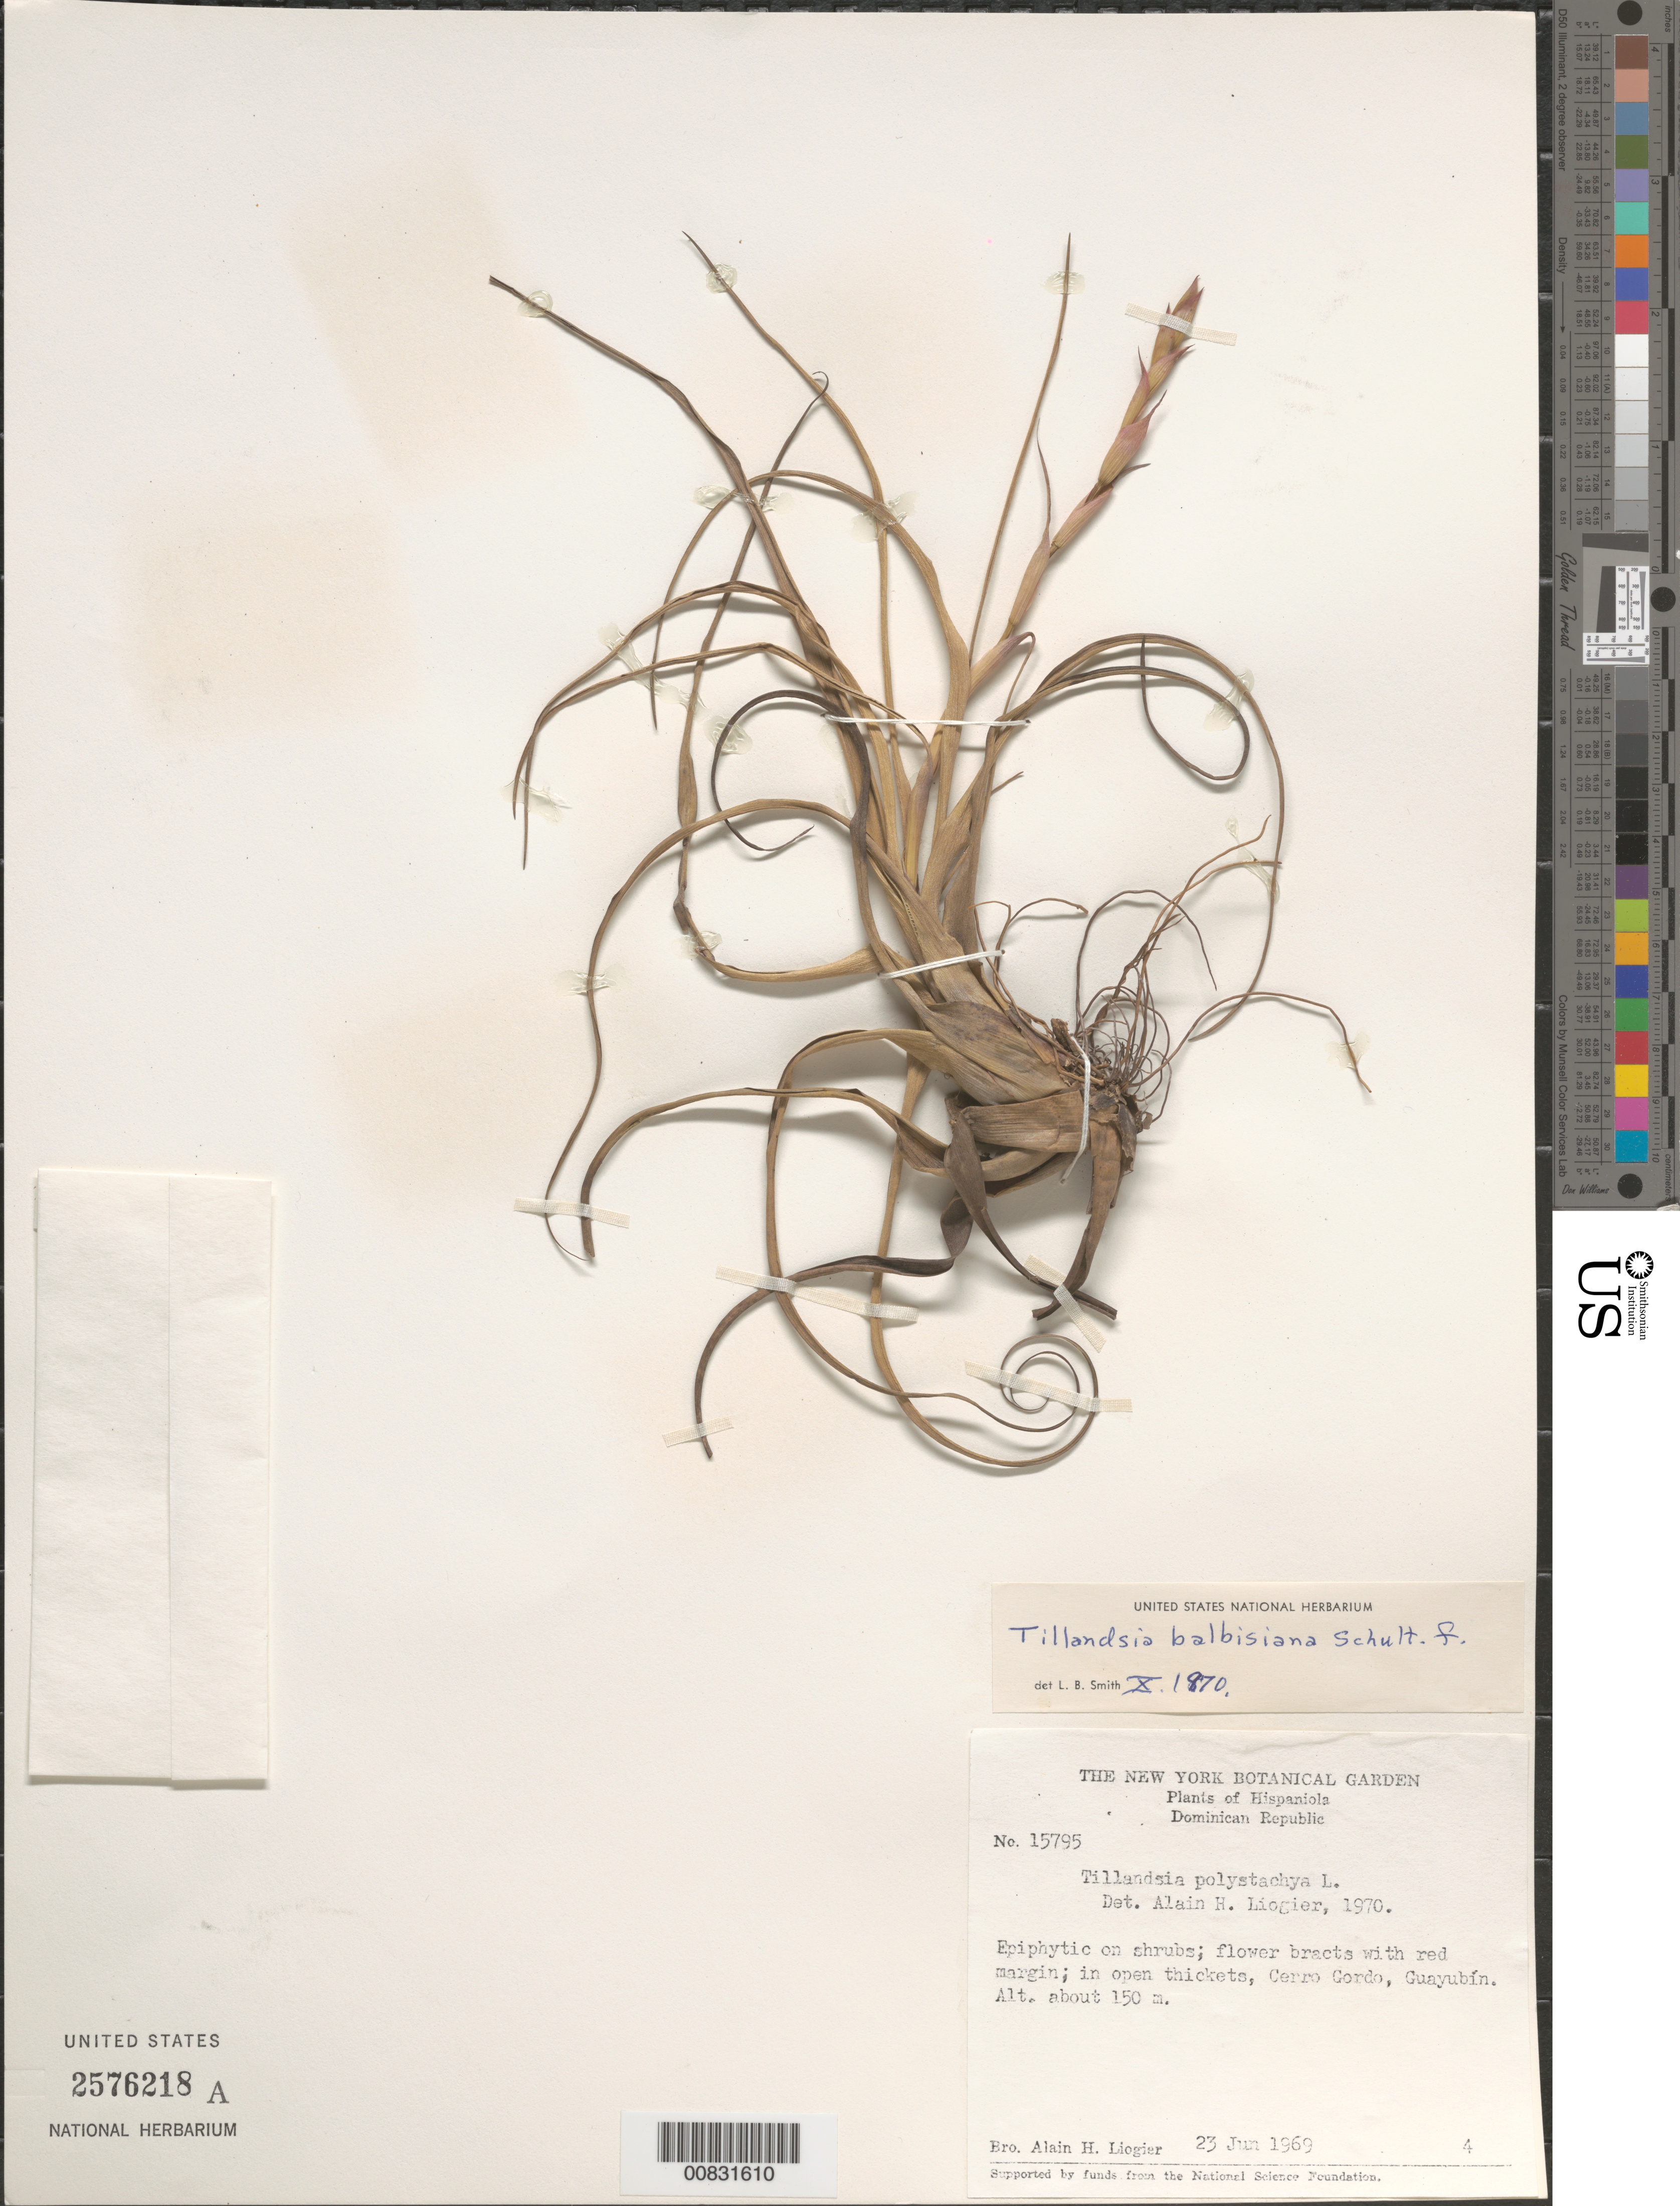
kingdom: Plantae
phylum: Tracheophyta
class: Liliopsida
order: Poales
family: Bromeliaceae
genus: Tillandsia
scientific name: Tillandsia balbisiana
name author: Schult. f.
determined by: Smith, Lyman B., (US), NMNH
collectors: A. H. Liogier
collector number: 15795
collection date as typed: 23 Jun 1969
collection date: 1969-06-23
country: Dominican Republic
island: Hispaniola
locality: Cerro Gordo, Guayubín.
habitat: On shrubs in open thickets.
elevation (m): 150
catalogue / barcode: US 2576218A